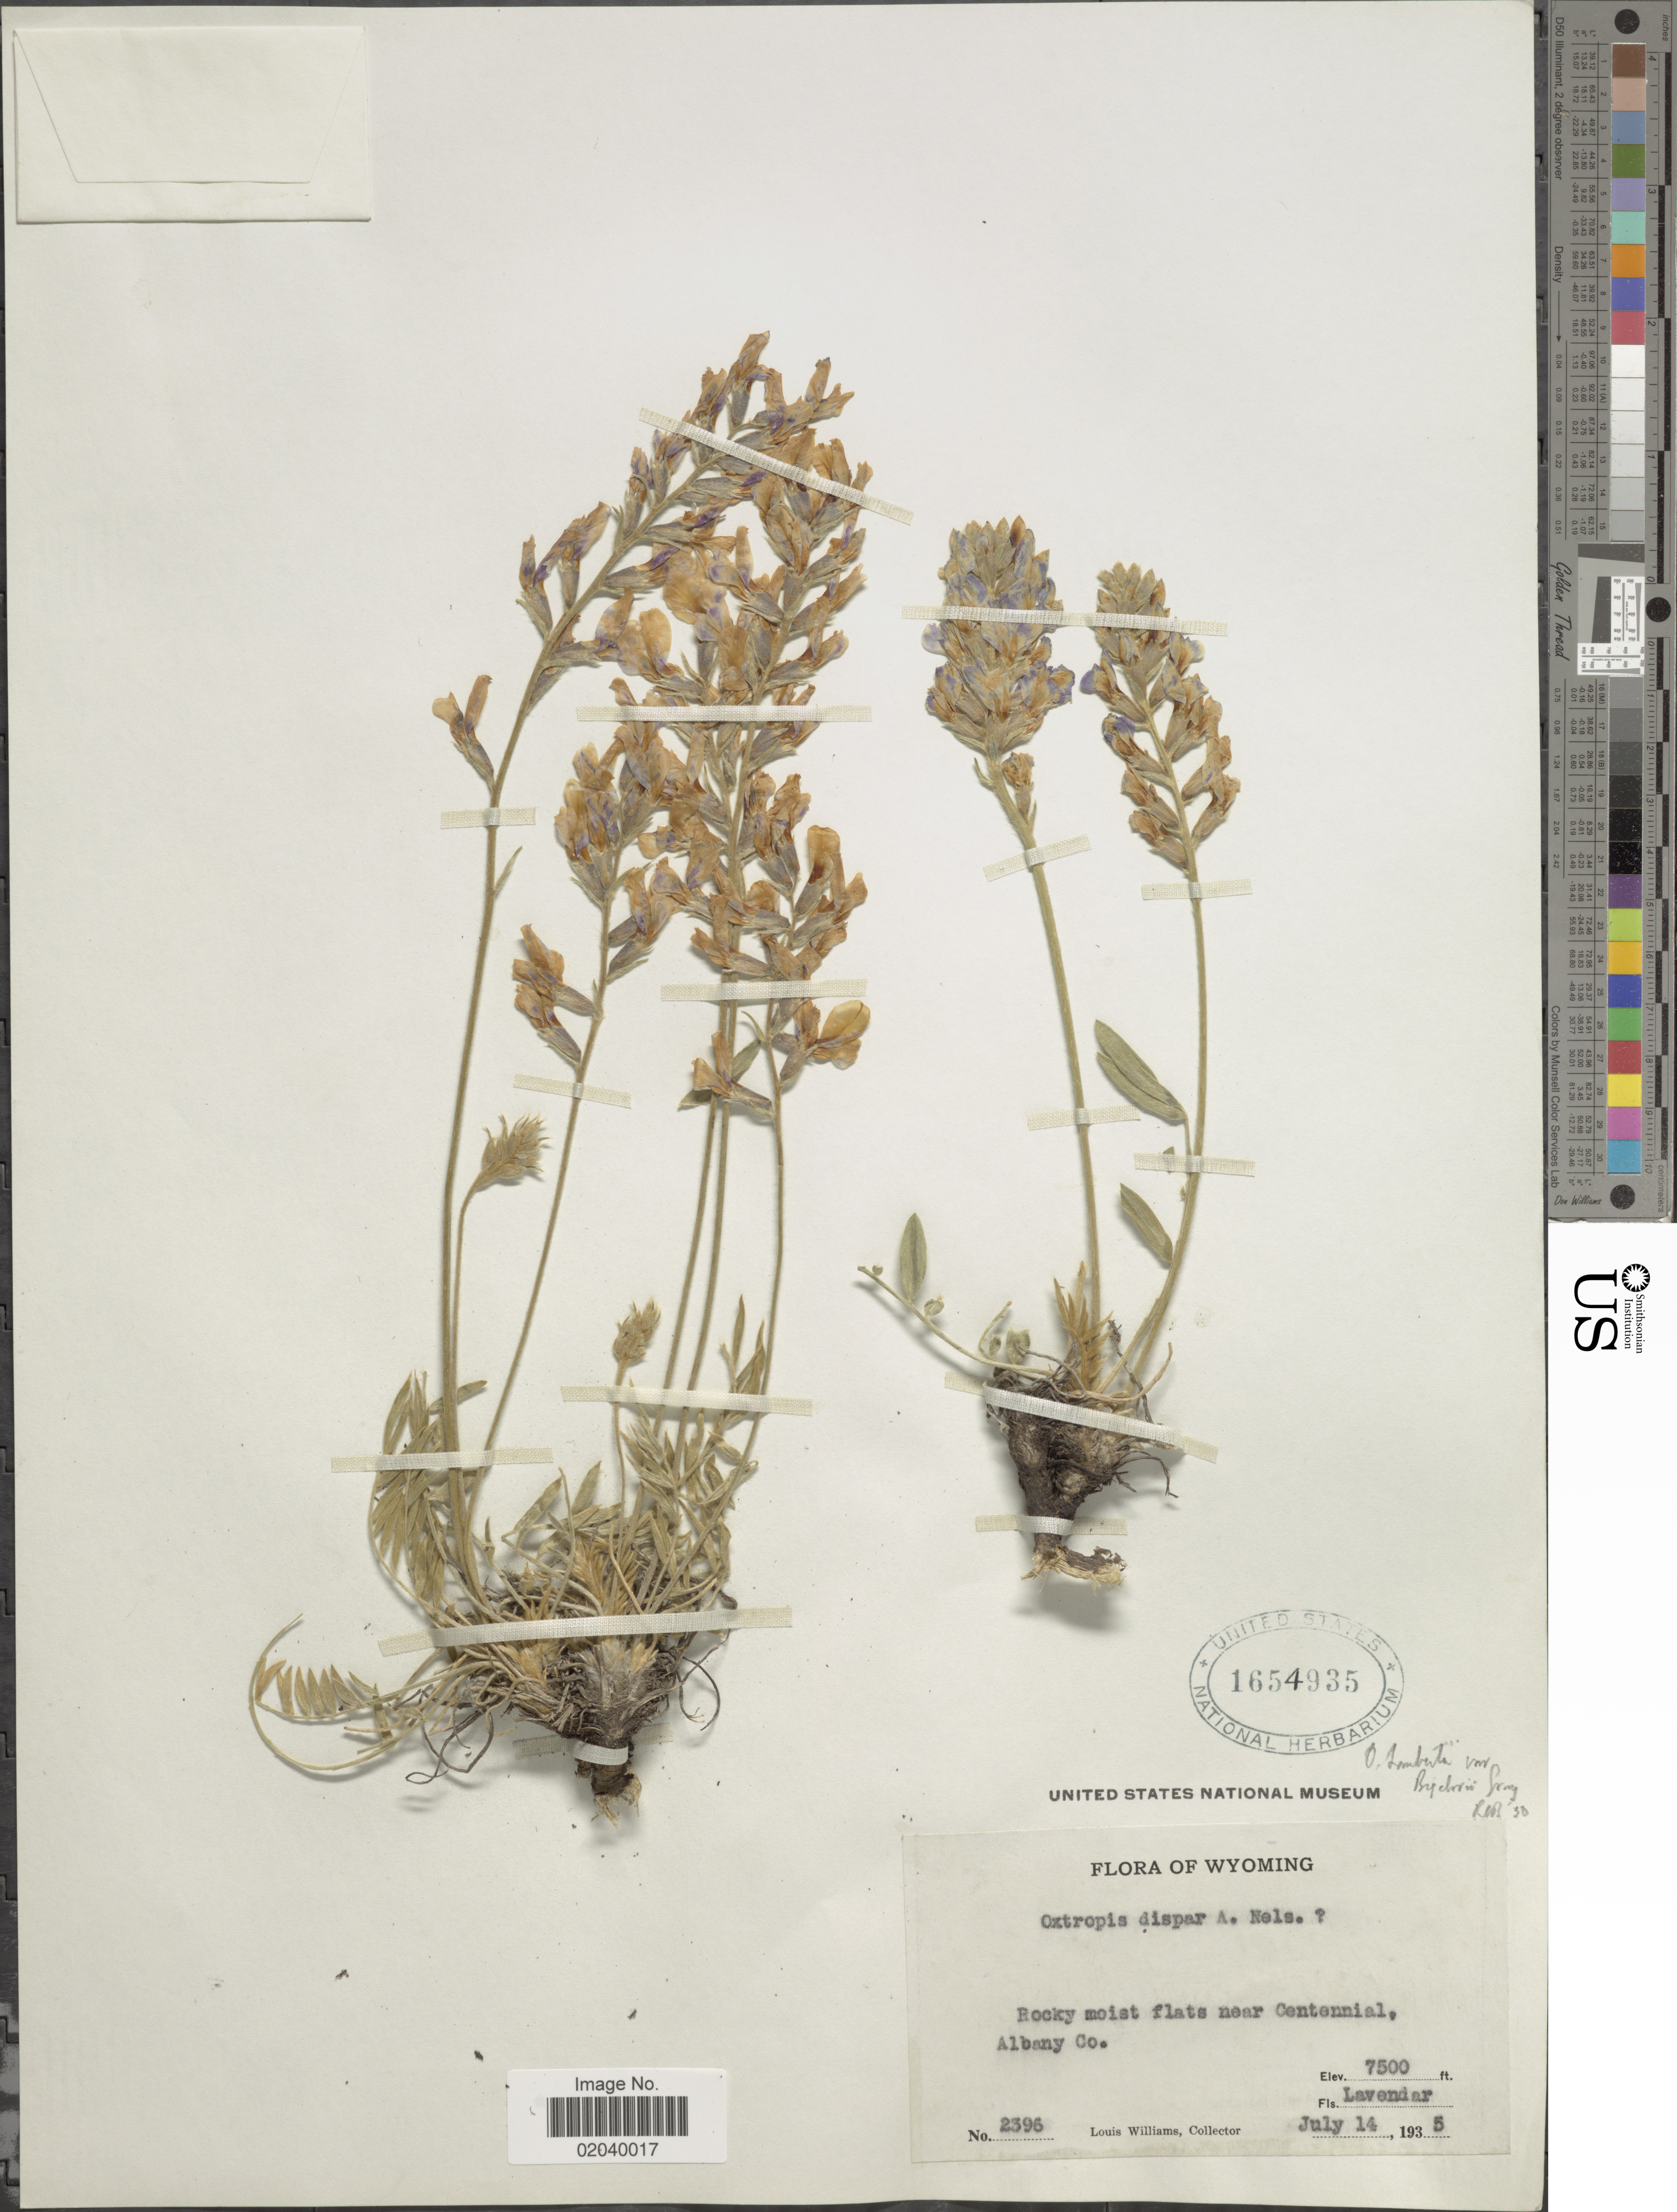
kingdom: Plantae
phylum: Tracheophyta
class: Magnoliopsida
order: Fabales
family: Fabaceae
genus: Oxytropis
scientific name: Oxytropis lambertii var. bigelovii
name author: A. Gray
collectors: L. G. Williams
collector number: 2396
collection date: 1935-07-14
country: United States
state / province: Wyoming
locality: Rocky moist flats near Centennial, Albany Co.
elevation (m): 2286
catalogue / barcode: US 1654935